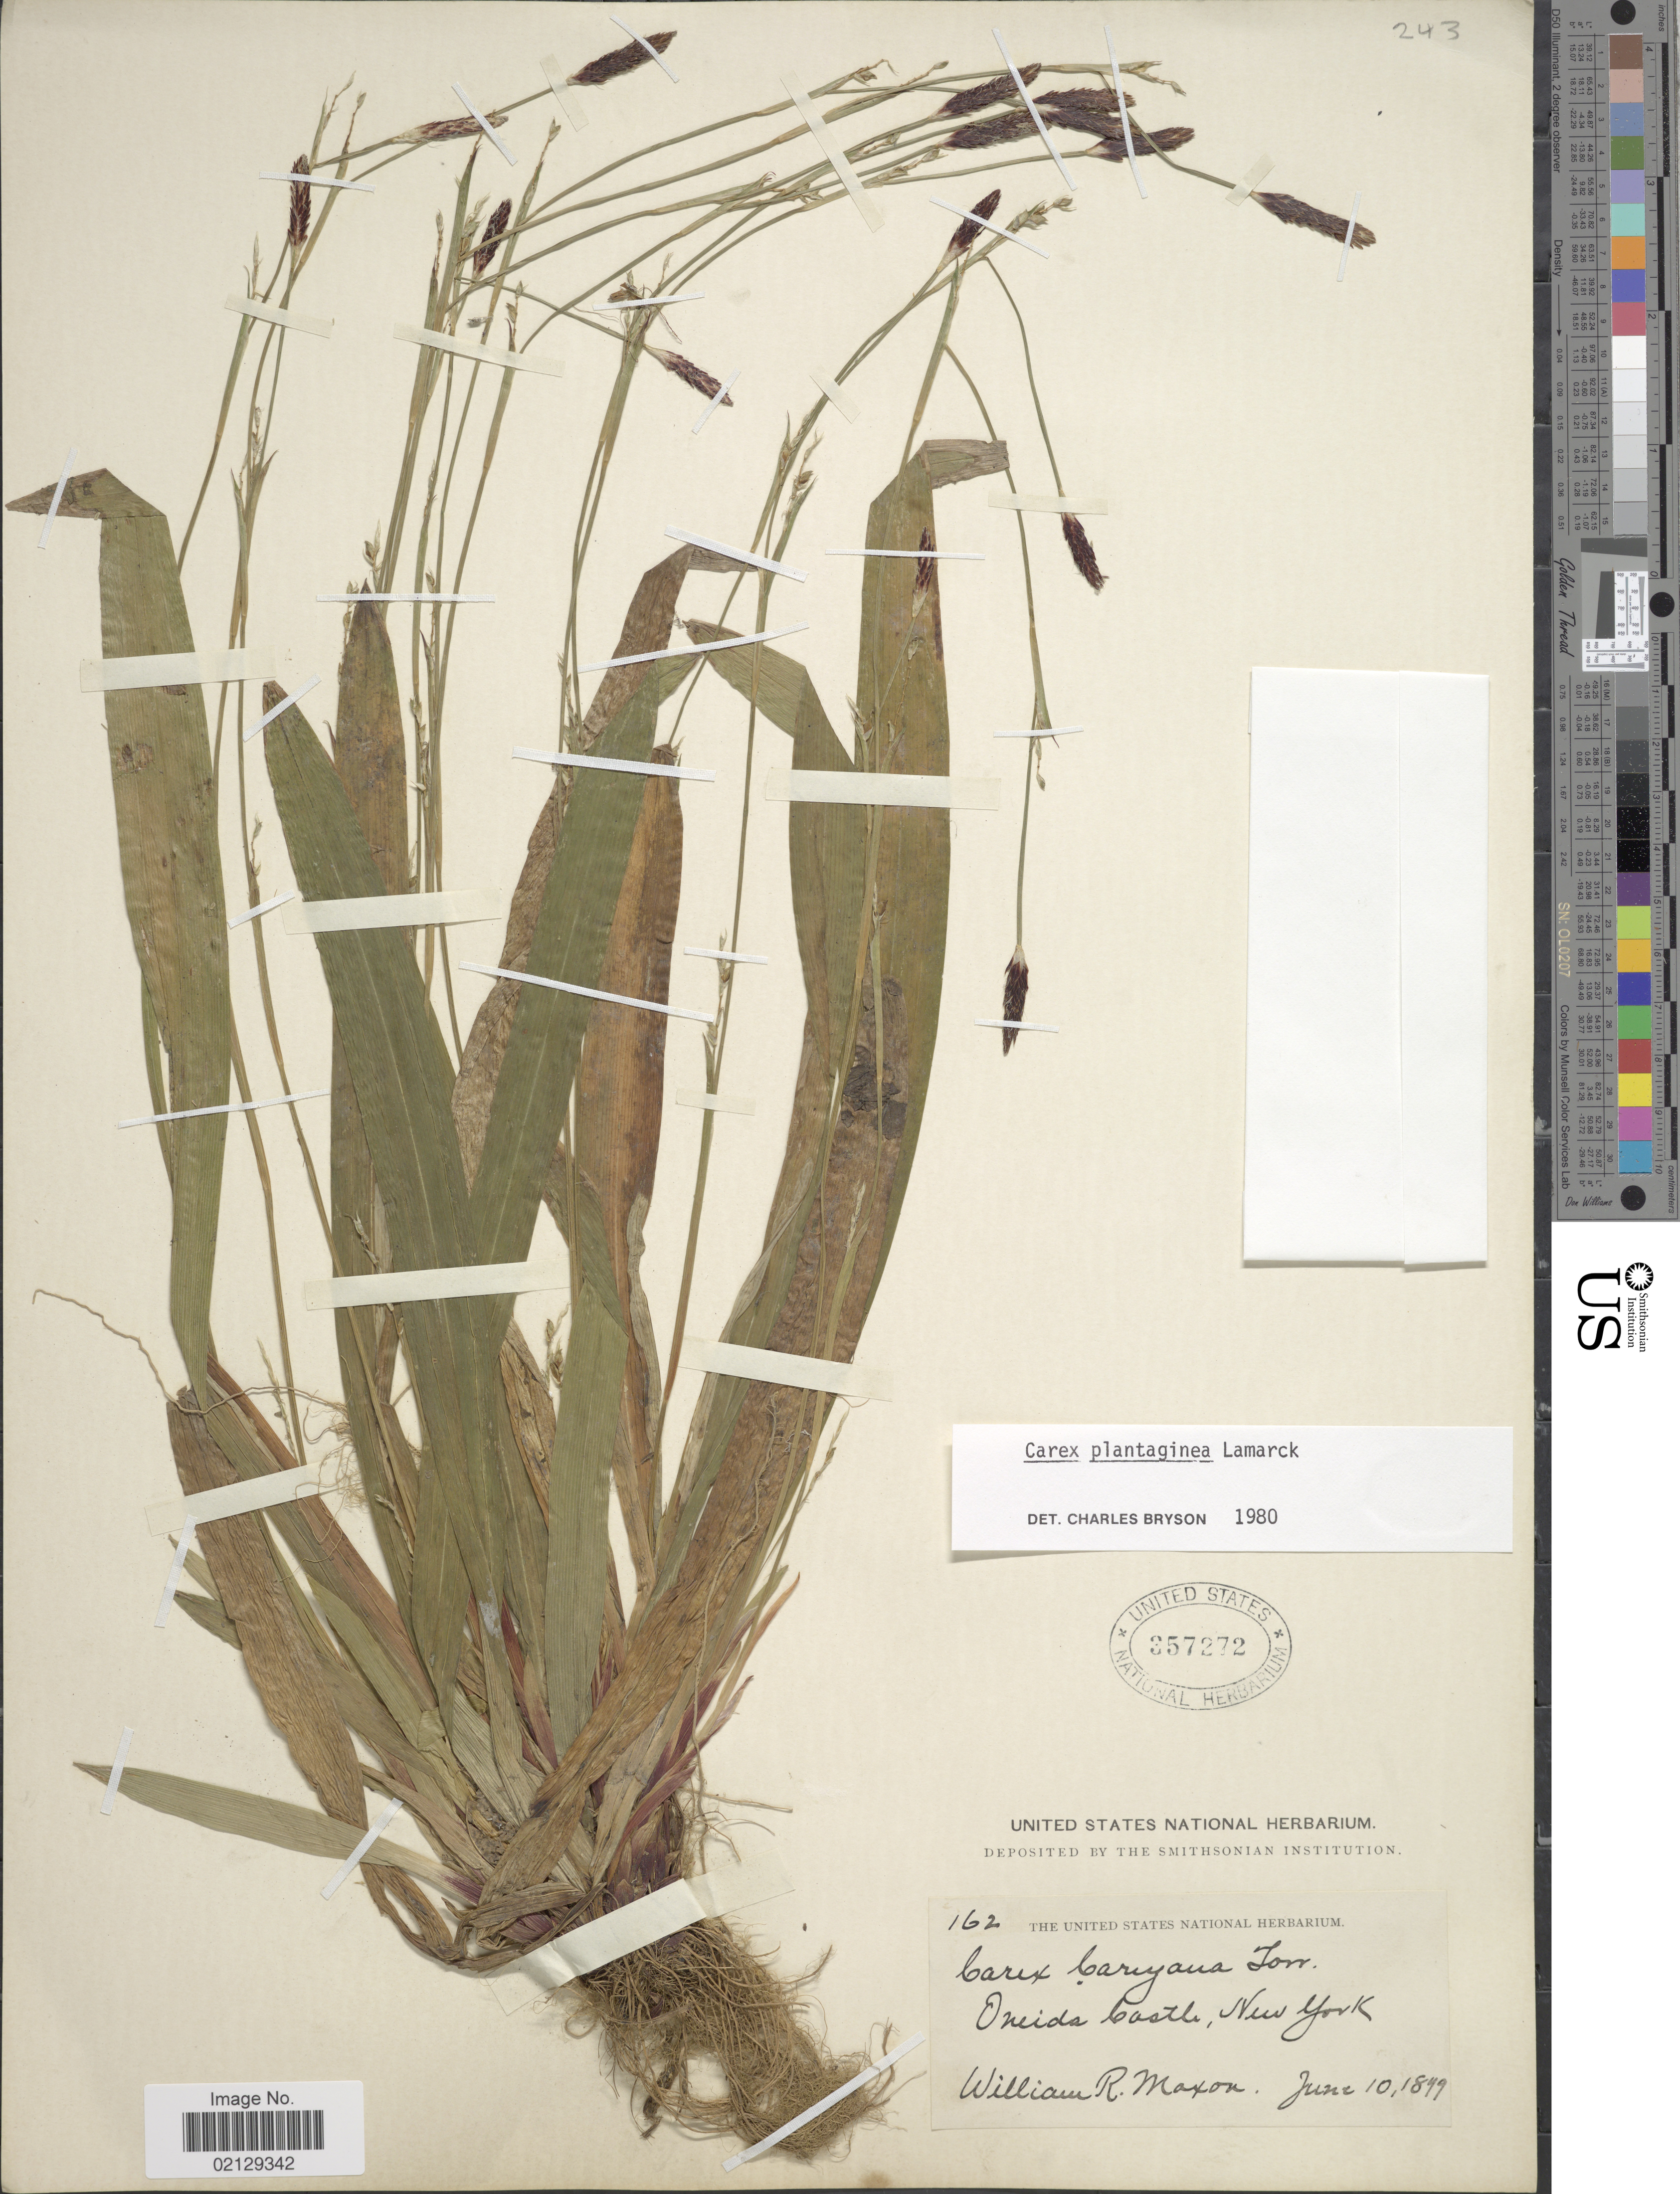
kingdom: Plantae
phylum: Tracheophyta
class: Liliopsida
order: Poales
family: Cyperaceae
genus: Carex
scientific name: Carex plantaginea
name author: Lam.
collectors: W. R. Maxon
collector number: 162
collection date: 1849-06-10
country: United States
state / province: New York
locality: Oneida Castle, New York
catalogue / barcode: US 357272